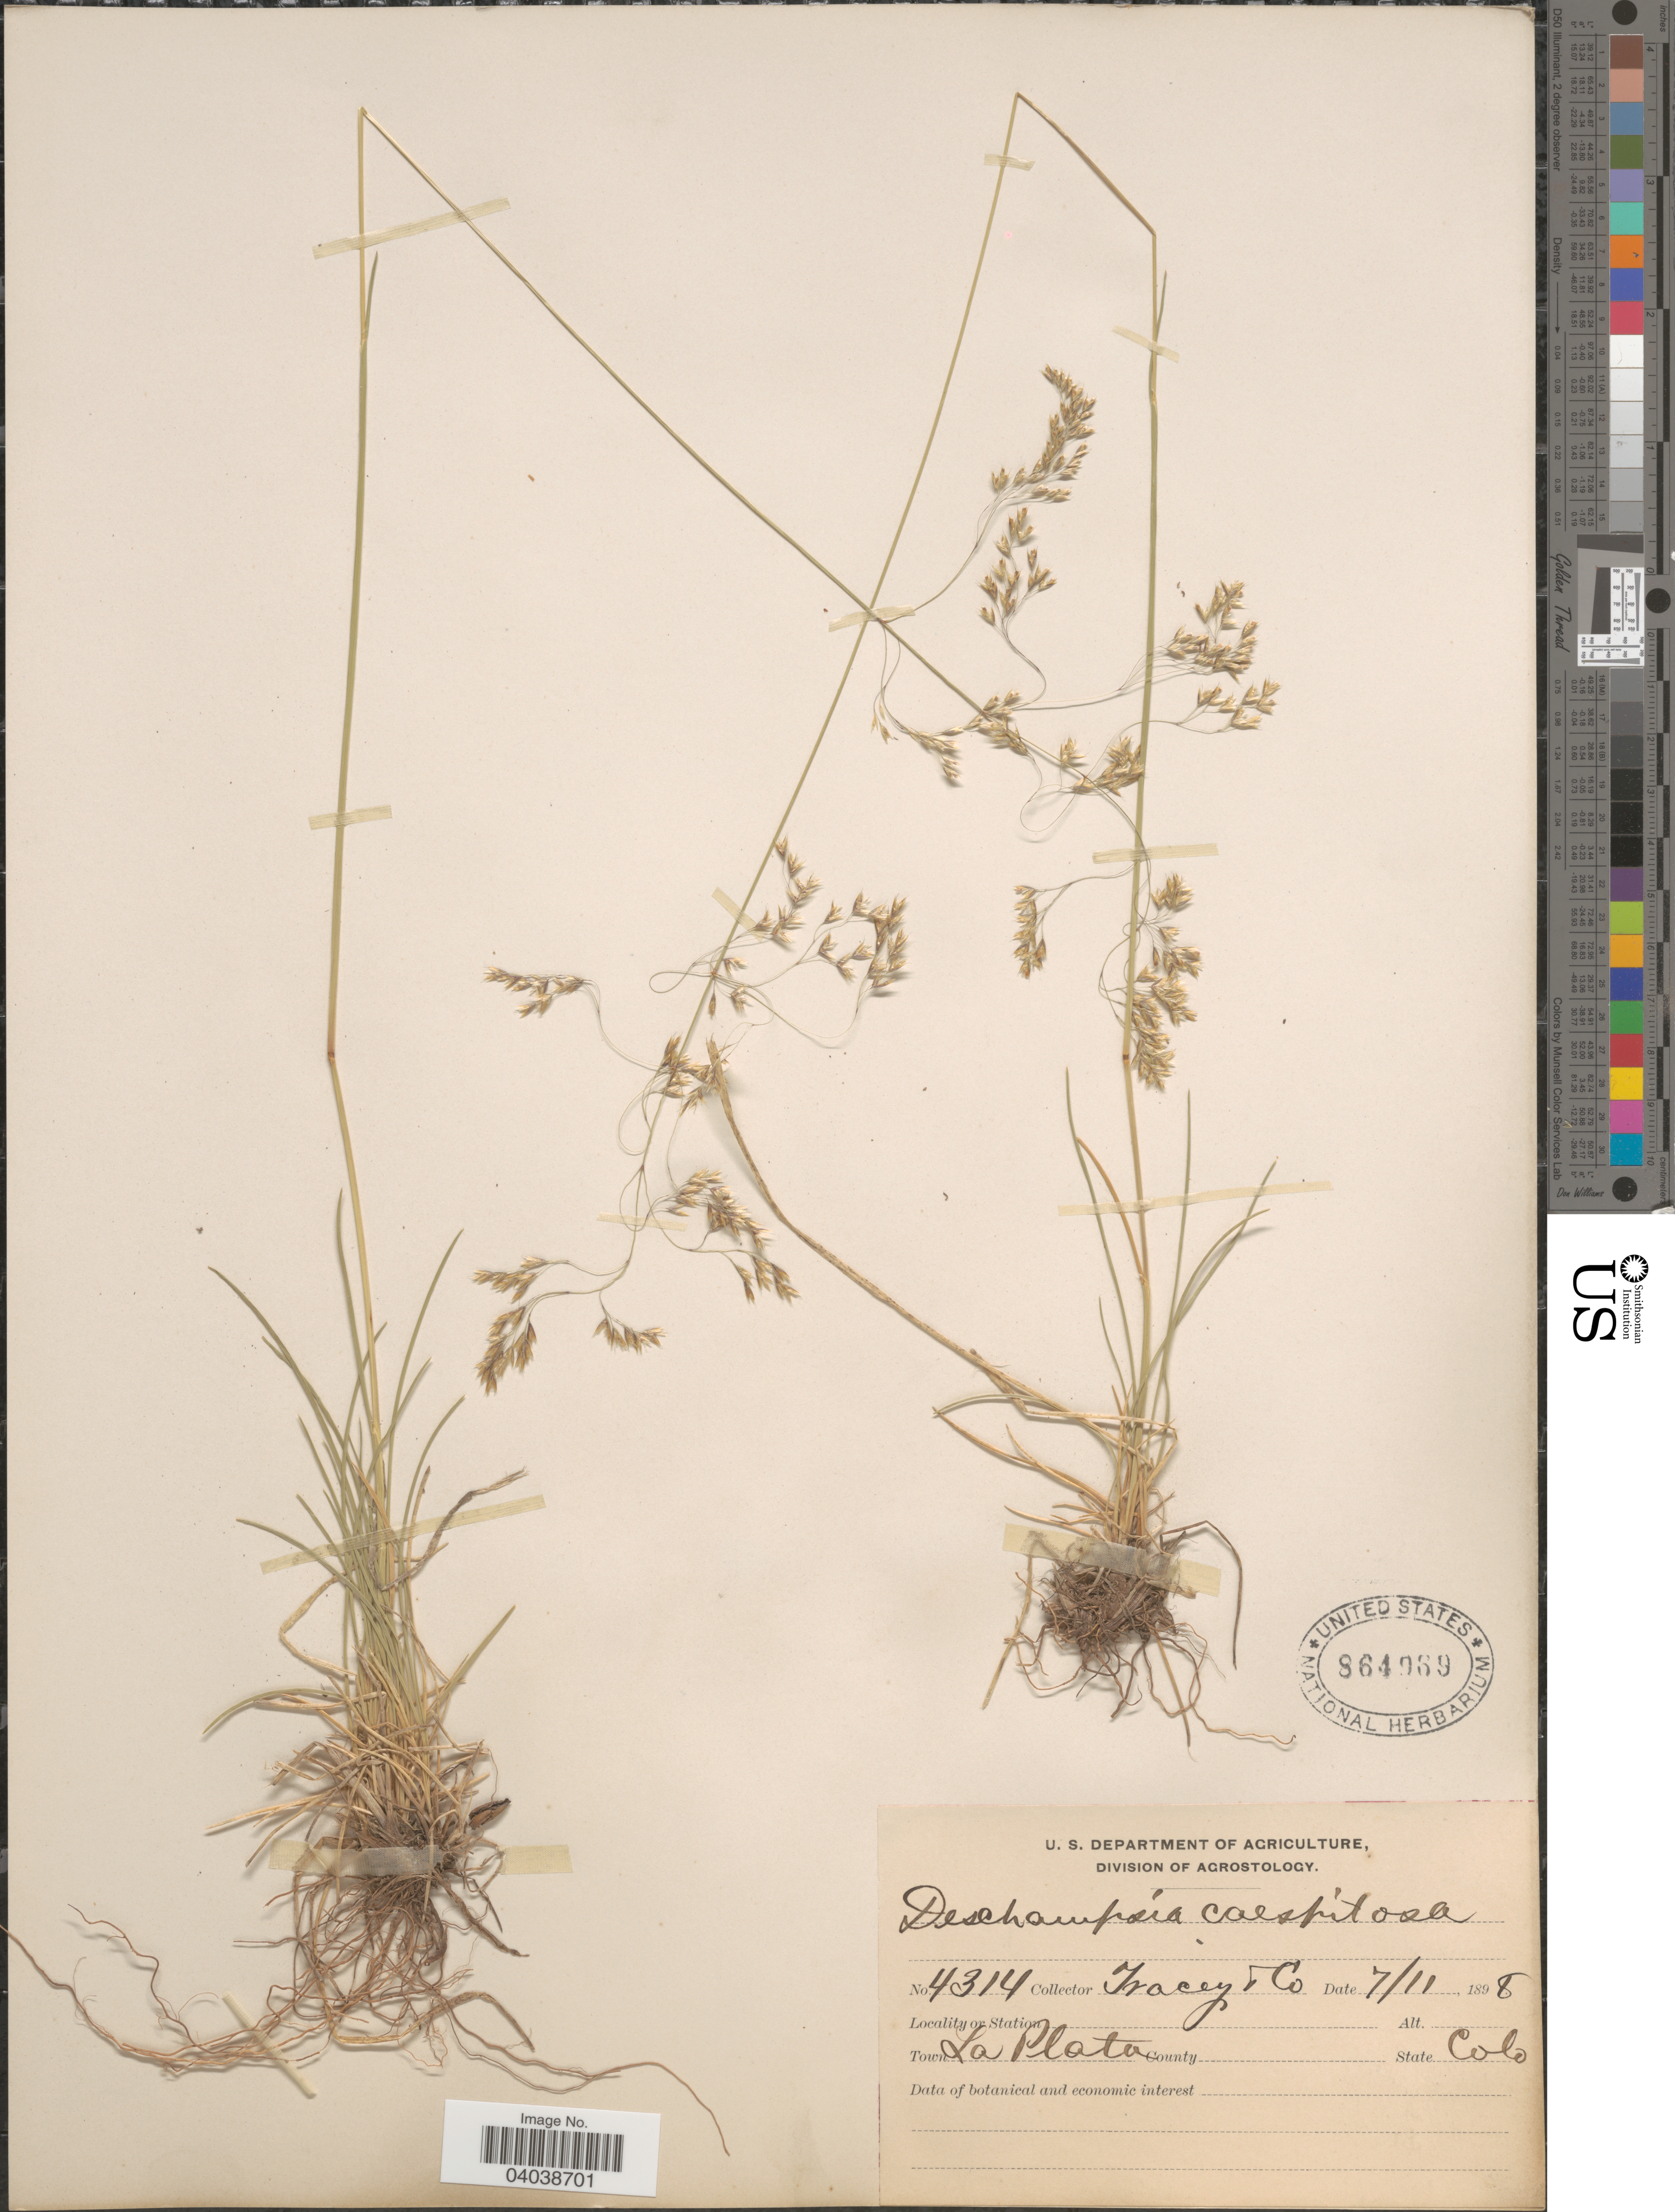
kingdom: Plantae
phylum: Tracheophyta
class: Liliopsida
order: Poales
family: Poaceae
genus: Deschampsia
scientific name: Deschampsia cespitosa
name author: (L.) P. Beauv.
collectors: Tracey & et al.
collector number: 4314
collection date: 1898-07-11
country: United States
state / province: Colorado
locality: Town La Plata.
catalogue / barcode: US 864969